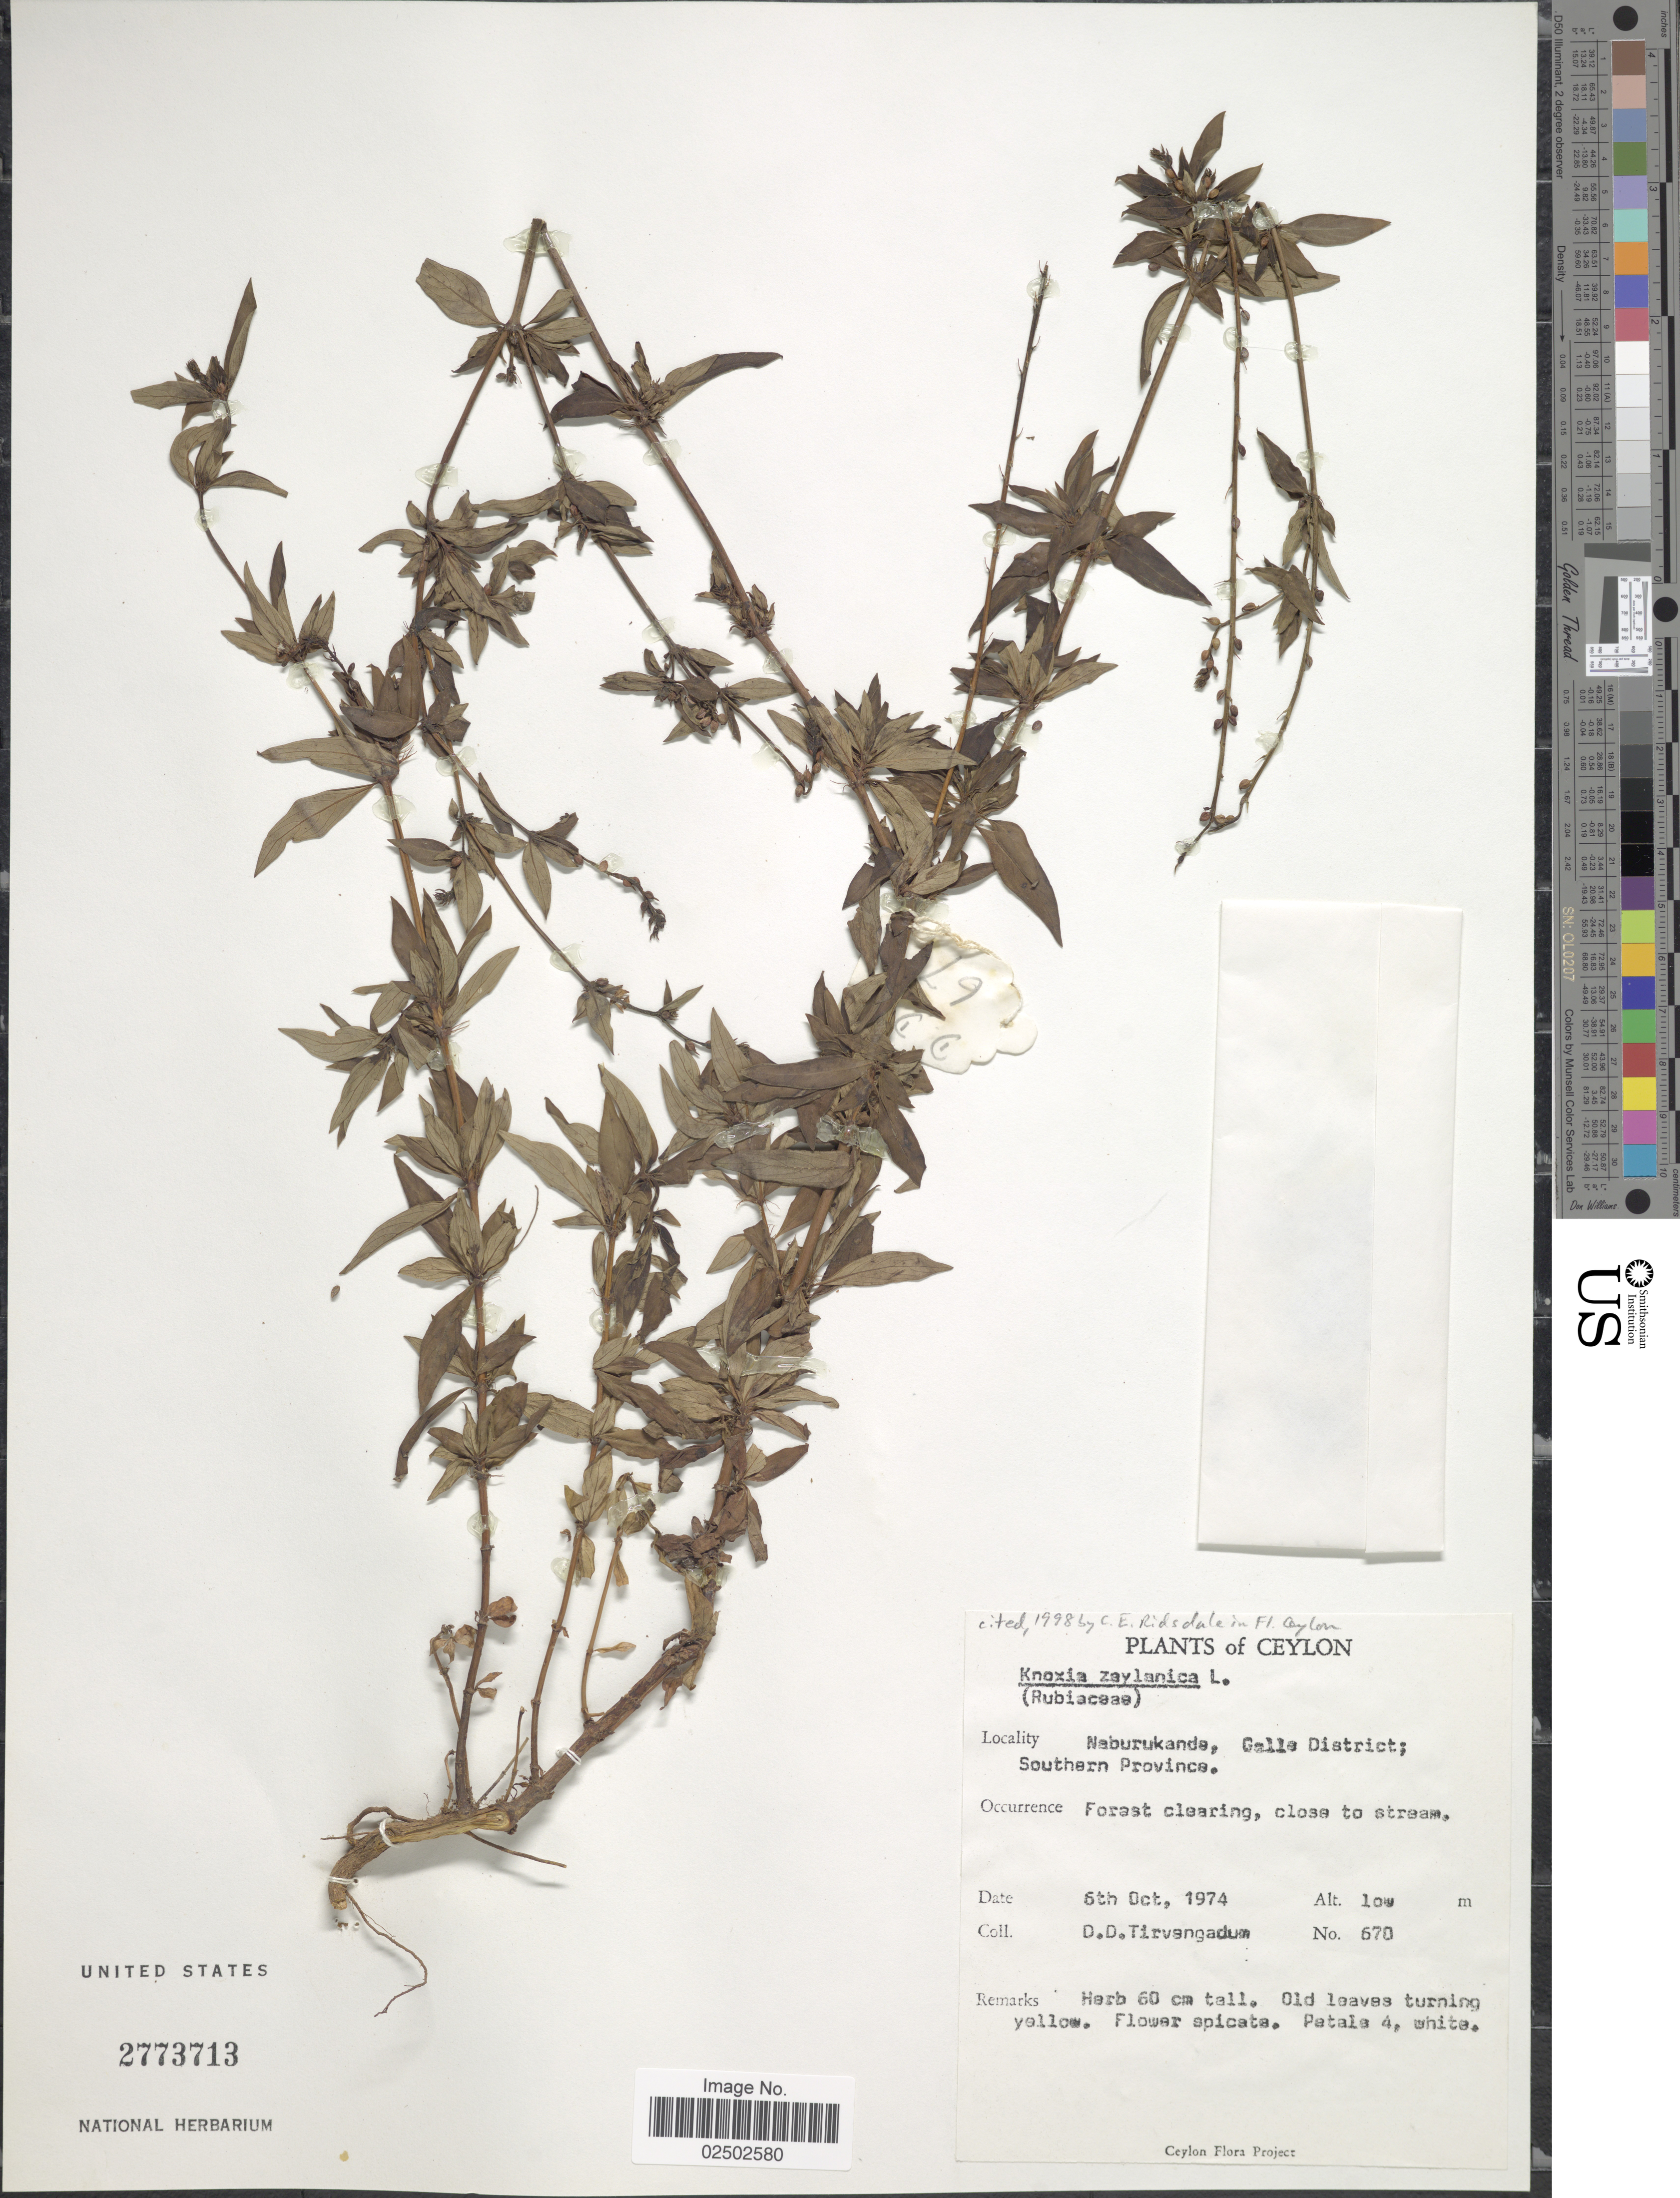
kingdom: Plantae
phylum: Tracheophyta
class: Magnoliopsida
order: Gentianales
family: Rubiaceae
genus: Knoxia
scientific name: Knoxia zeylanica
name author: L.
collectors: D. Tirvengadum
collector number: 670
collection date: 1974-10-06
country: Sri Lanka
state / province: Southern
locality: Ceylon. Maburukande, Galle District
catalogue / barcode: US 2773713